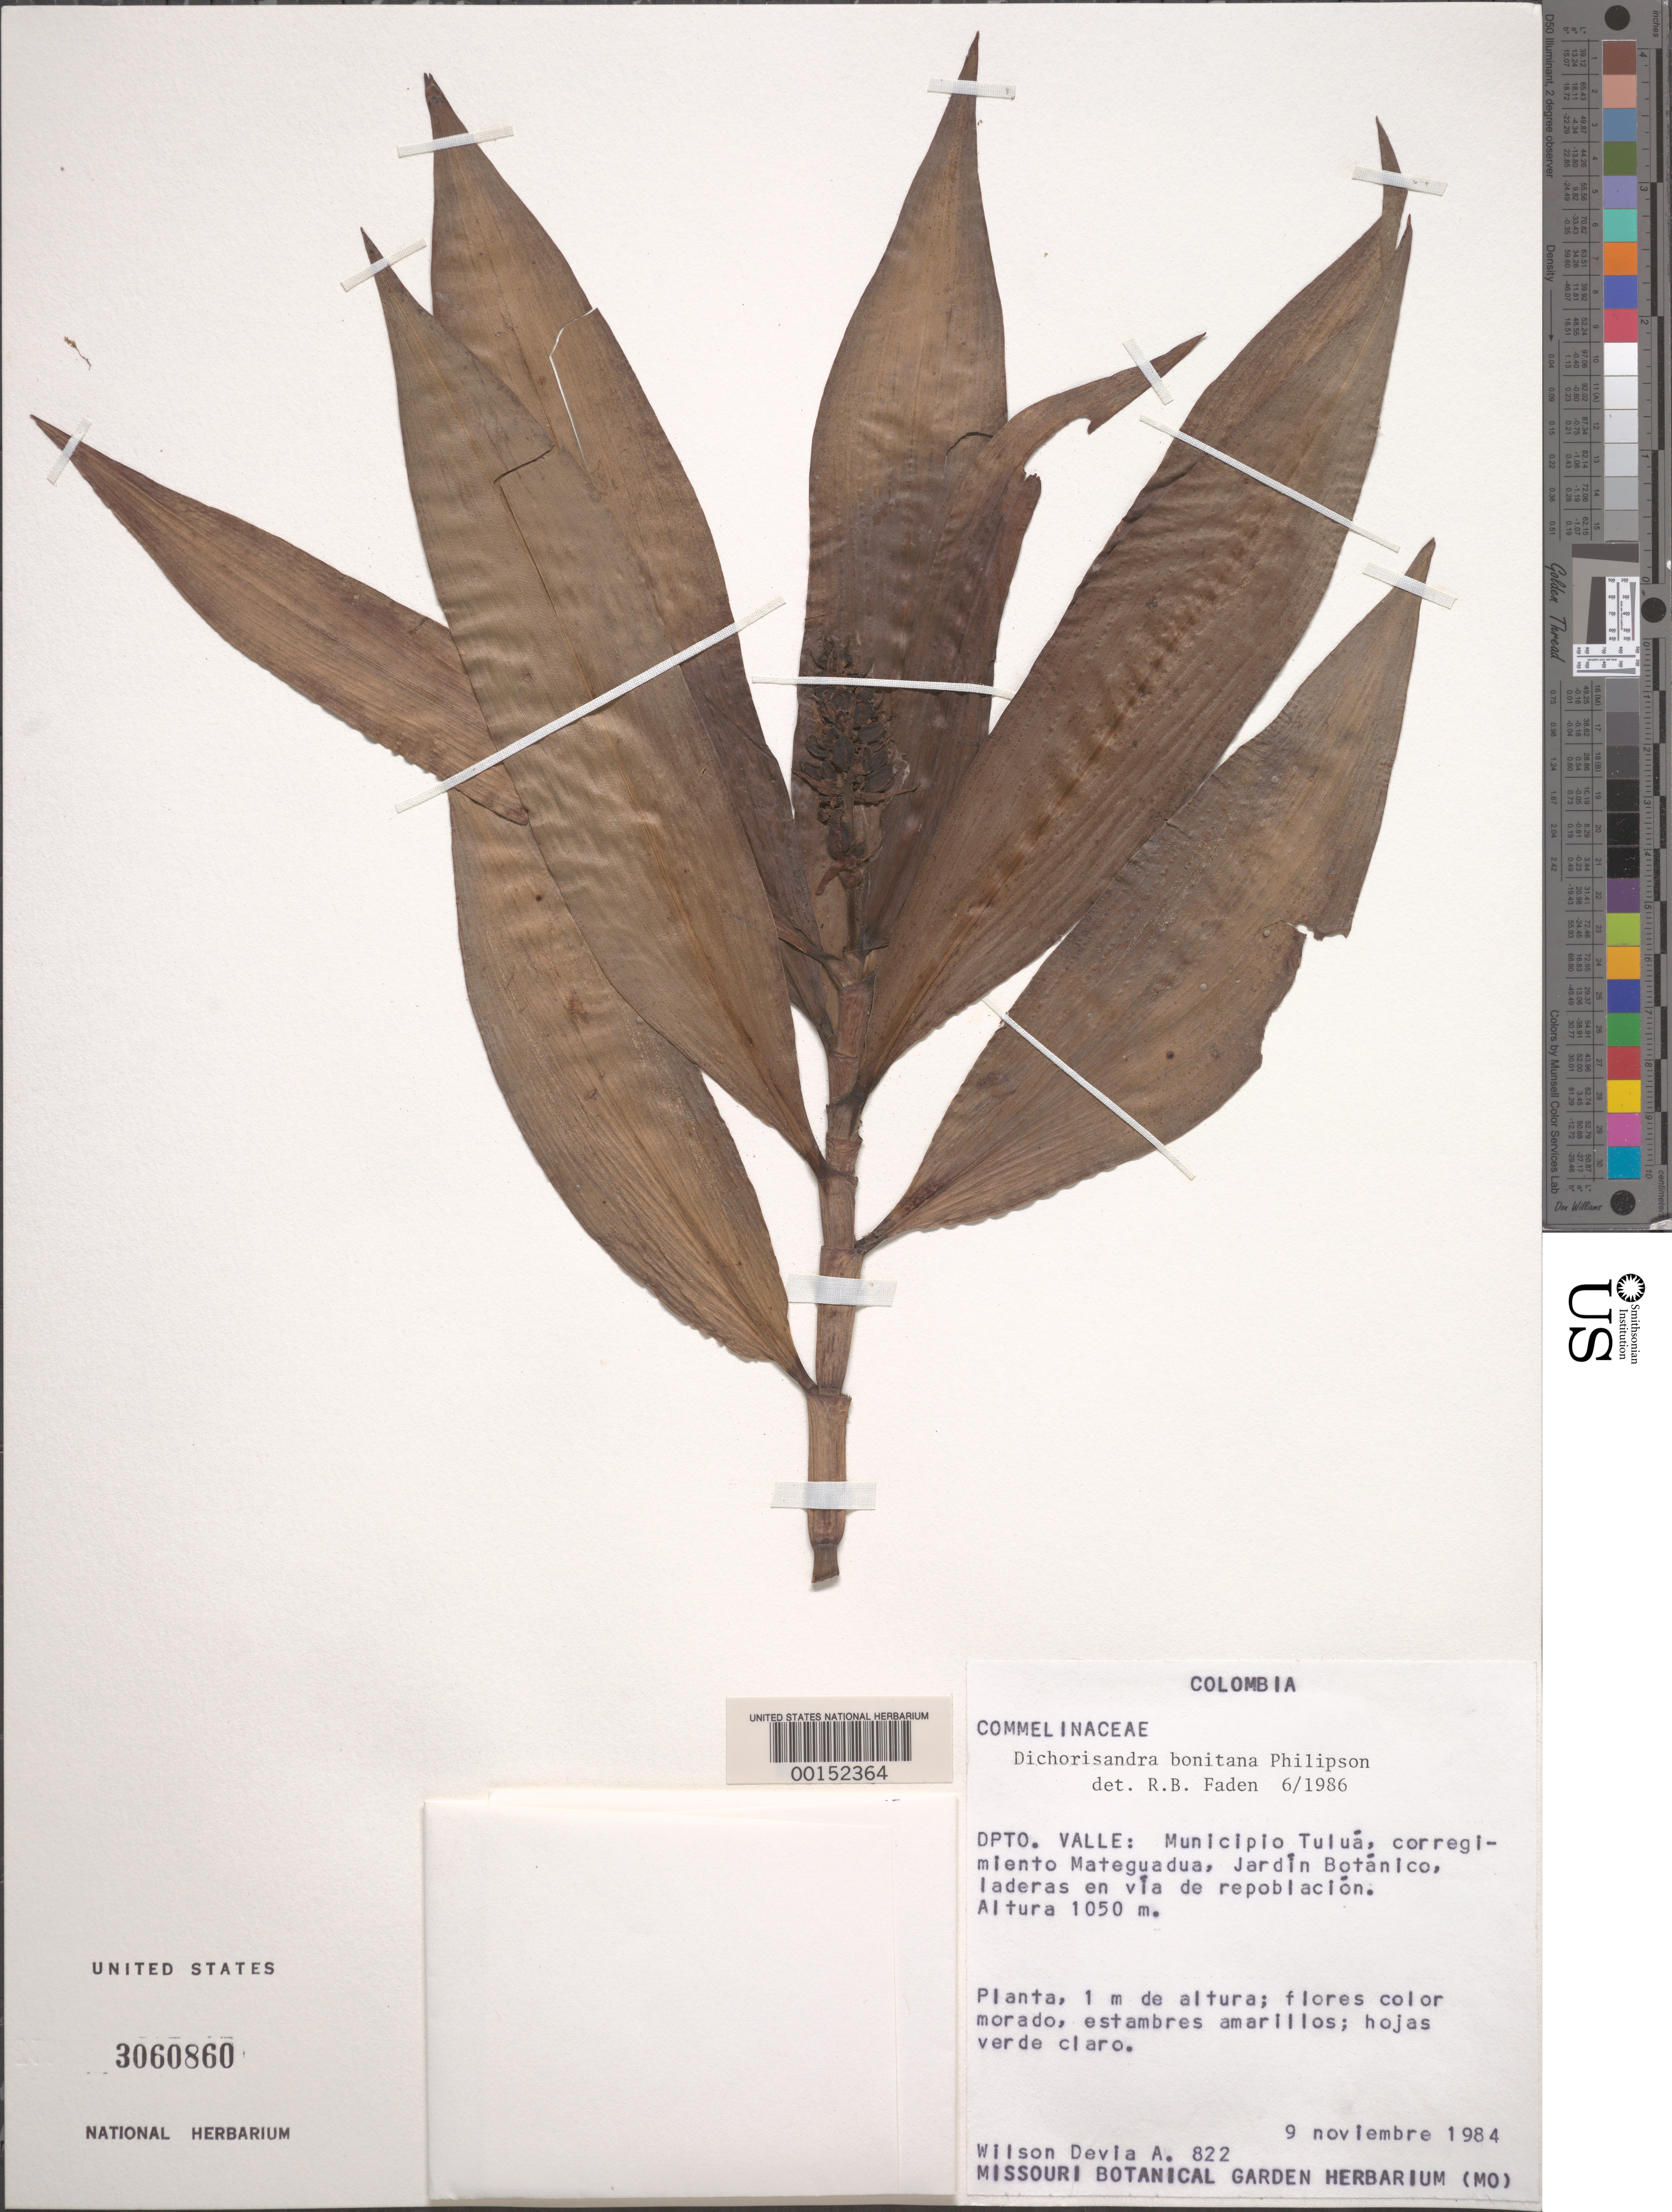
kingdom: Plantae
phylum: Tracheophyta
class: Liliopsida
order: Commelinales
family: Commelinaceae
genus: Dichorisandra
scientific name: Dichorisandra bonitana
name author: Philipson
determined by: Faden, Robert B., (US), Smithsonian Institution - National Museum of Natural History (UNITED STATES)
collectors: W. Devia A.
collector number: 822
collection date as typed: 09 Nov 1984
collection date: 1984-11-09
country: Colombia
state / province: Valle del Cauca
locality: Botanical garden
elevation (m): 1050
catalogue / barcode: US 3060860